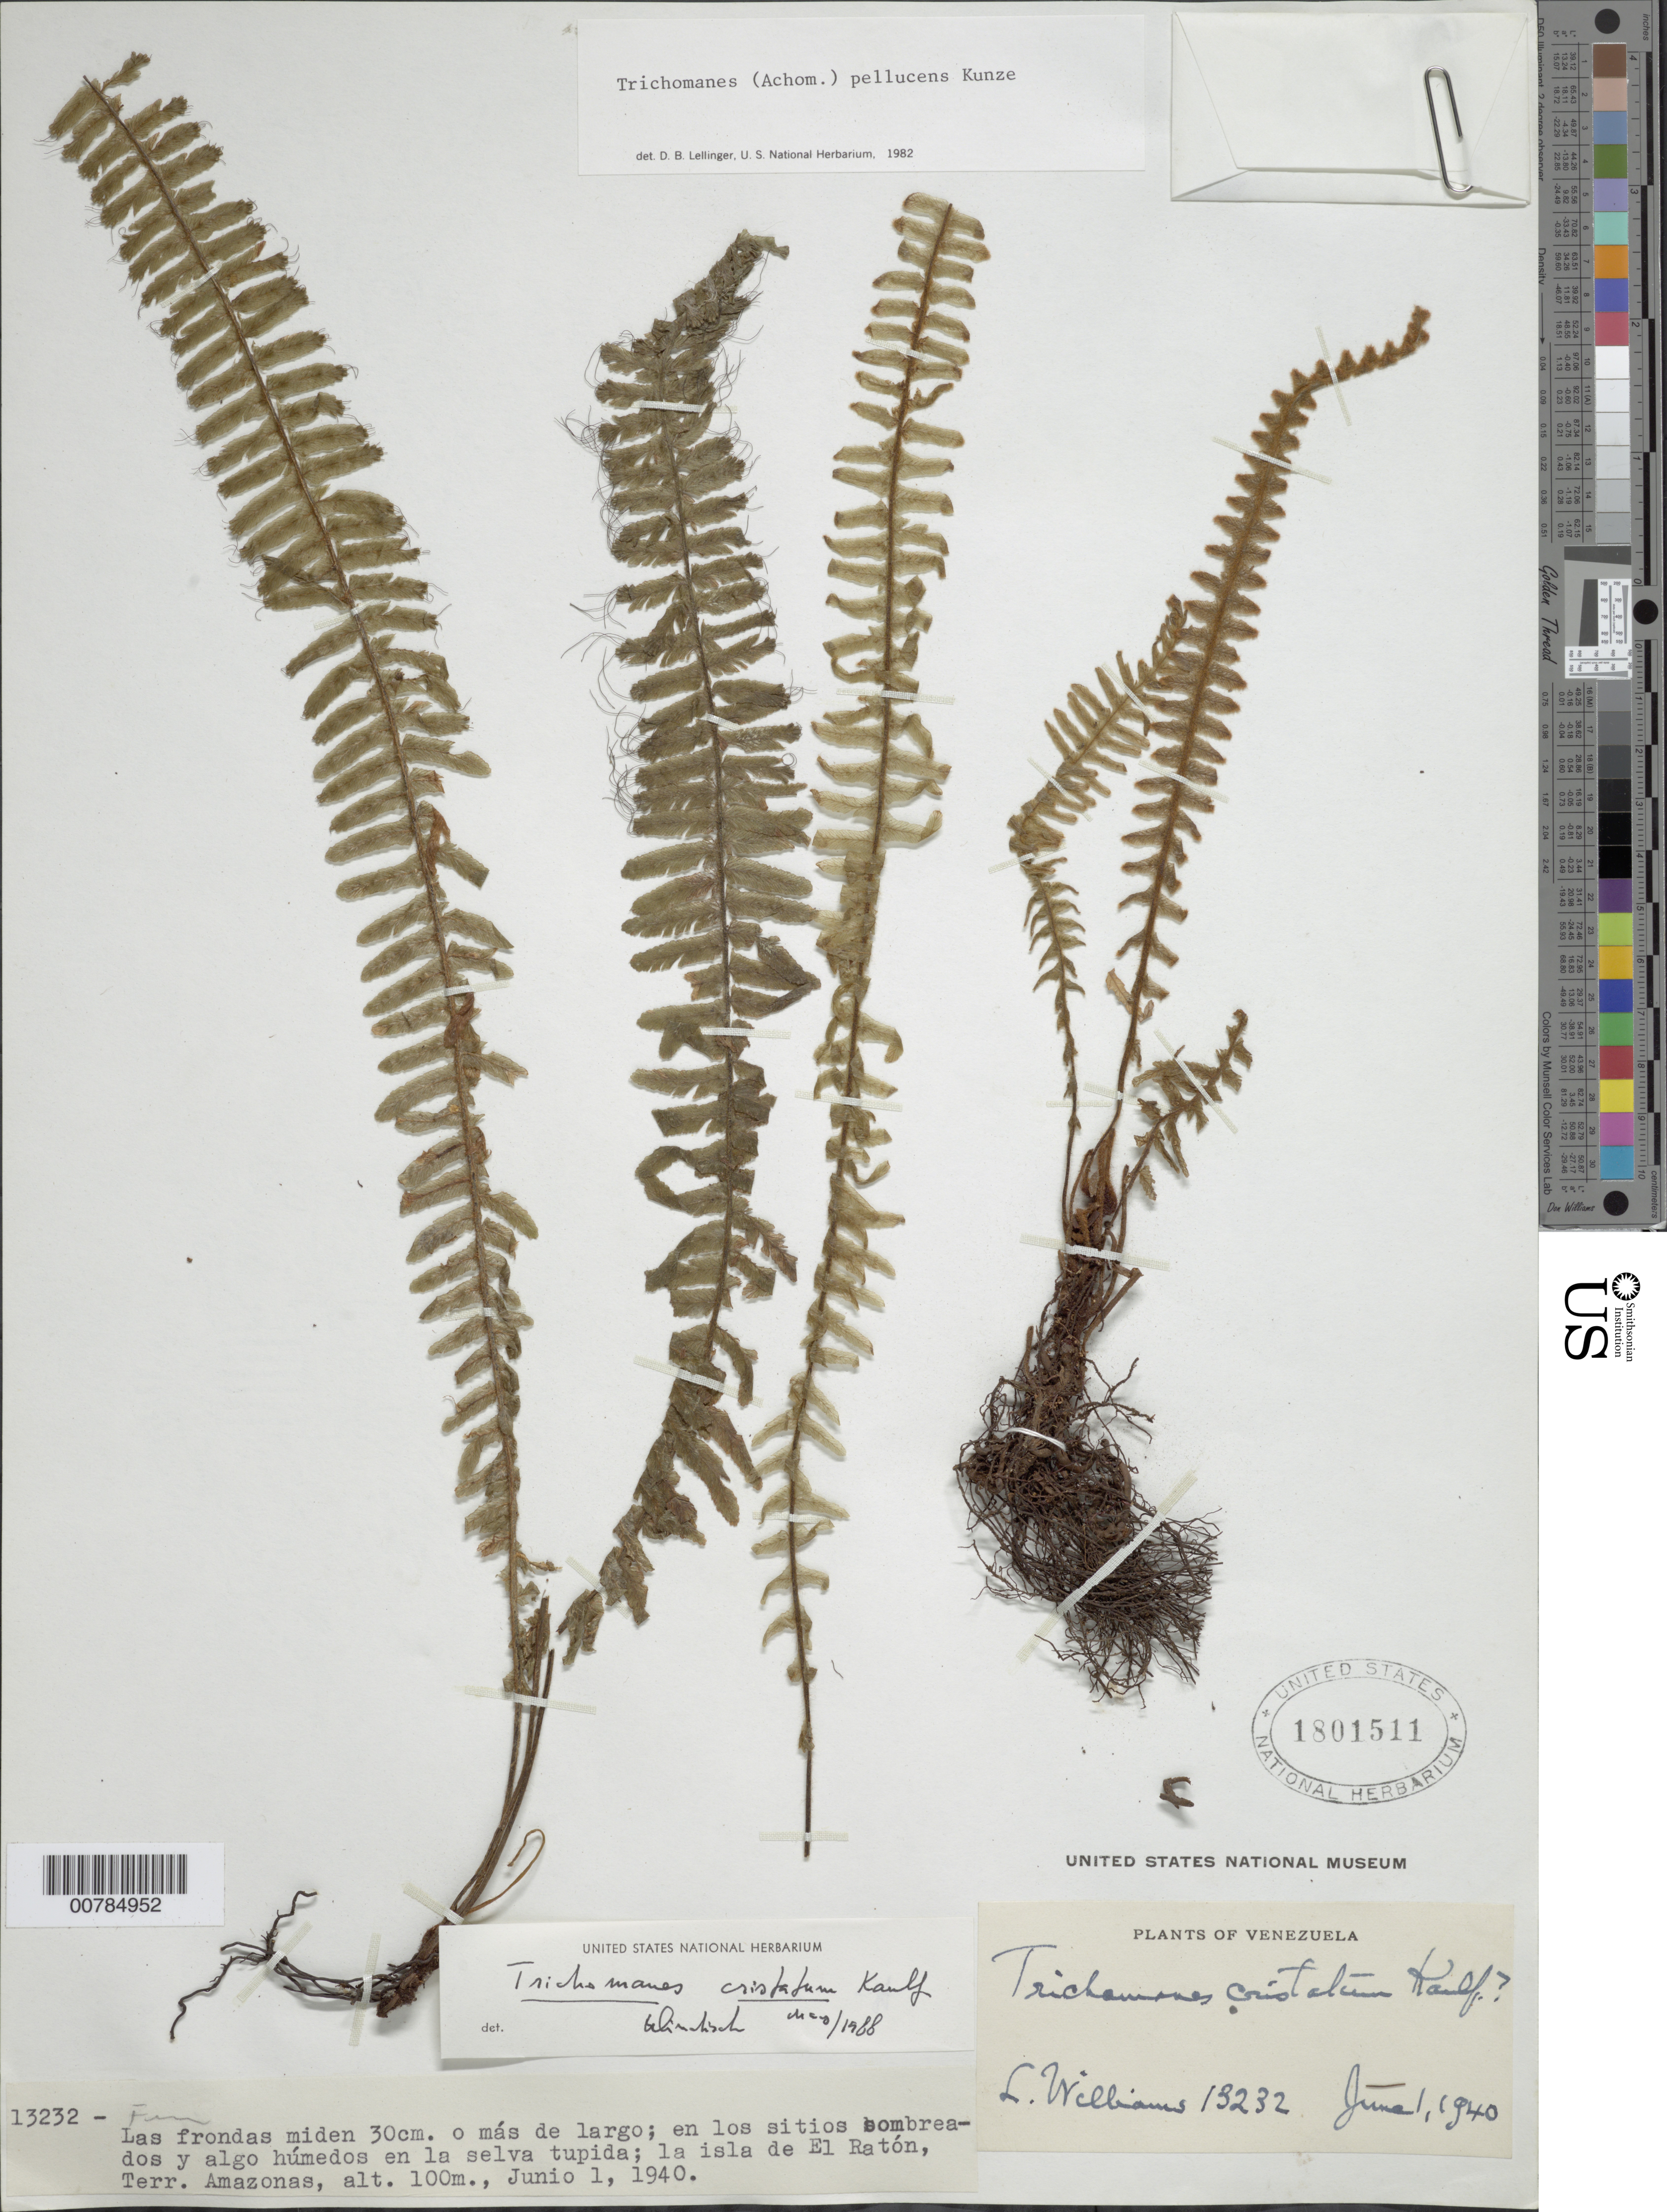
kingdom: Plantae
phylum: Tracheophyta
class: Polypodiopsida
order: Hymenophyllales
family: Hymenophyllaceae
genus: Trichomanes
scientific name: Trichomanes cristatum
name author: Kaulf.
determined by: Windisch, Paulo Guenter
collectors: Ll. Williams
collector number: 13232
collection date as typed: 1-Jun-40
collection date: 1940-06-01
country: Venezuela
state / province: Amazonas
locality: Isla de El Ratón, Alto Orinoco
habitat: Sitios sombreados y algo humedos enla selva tupida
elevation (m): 100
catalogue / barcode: US 1801511